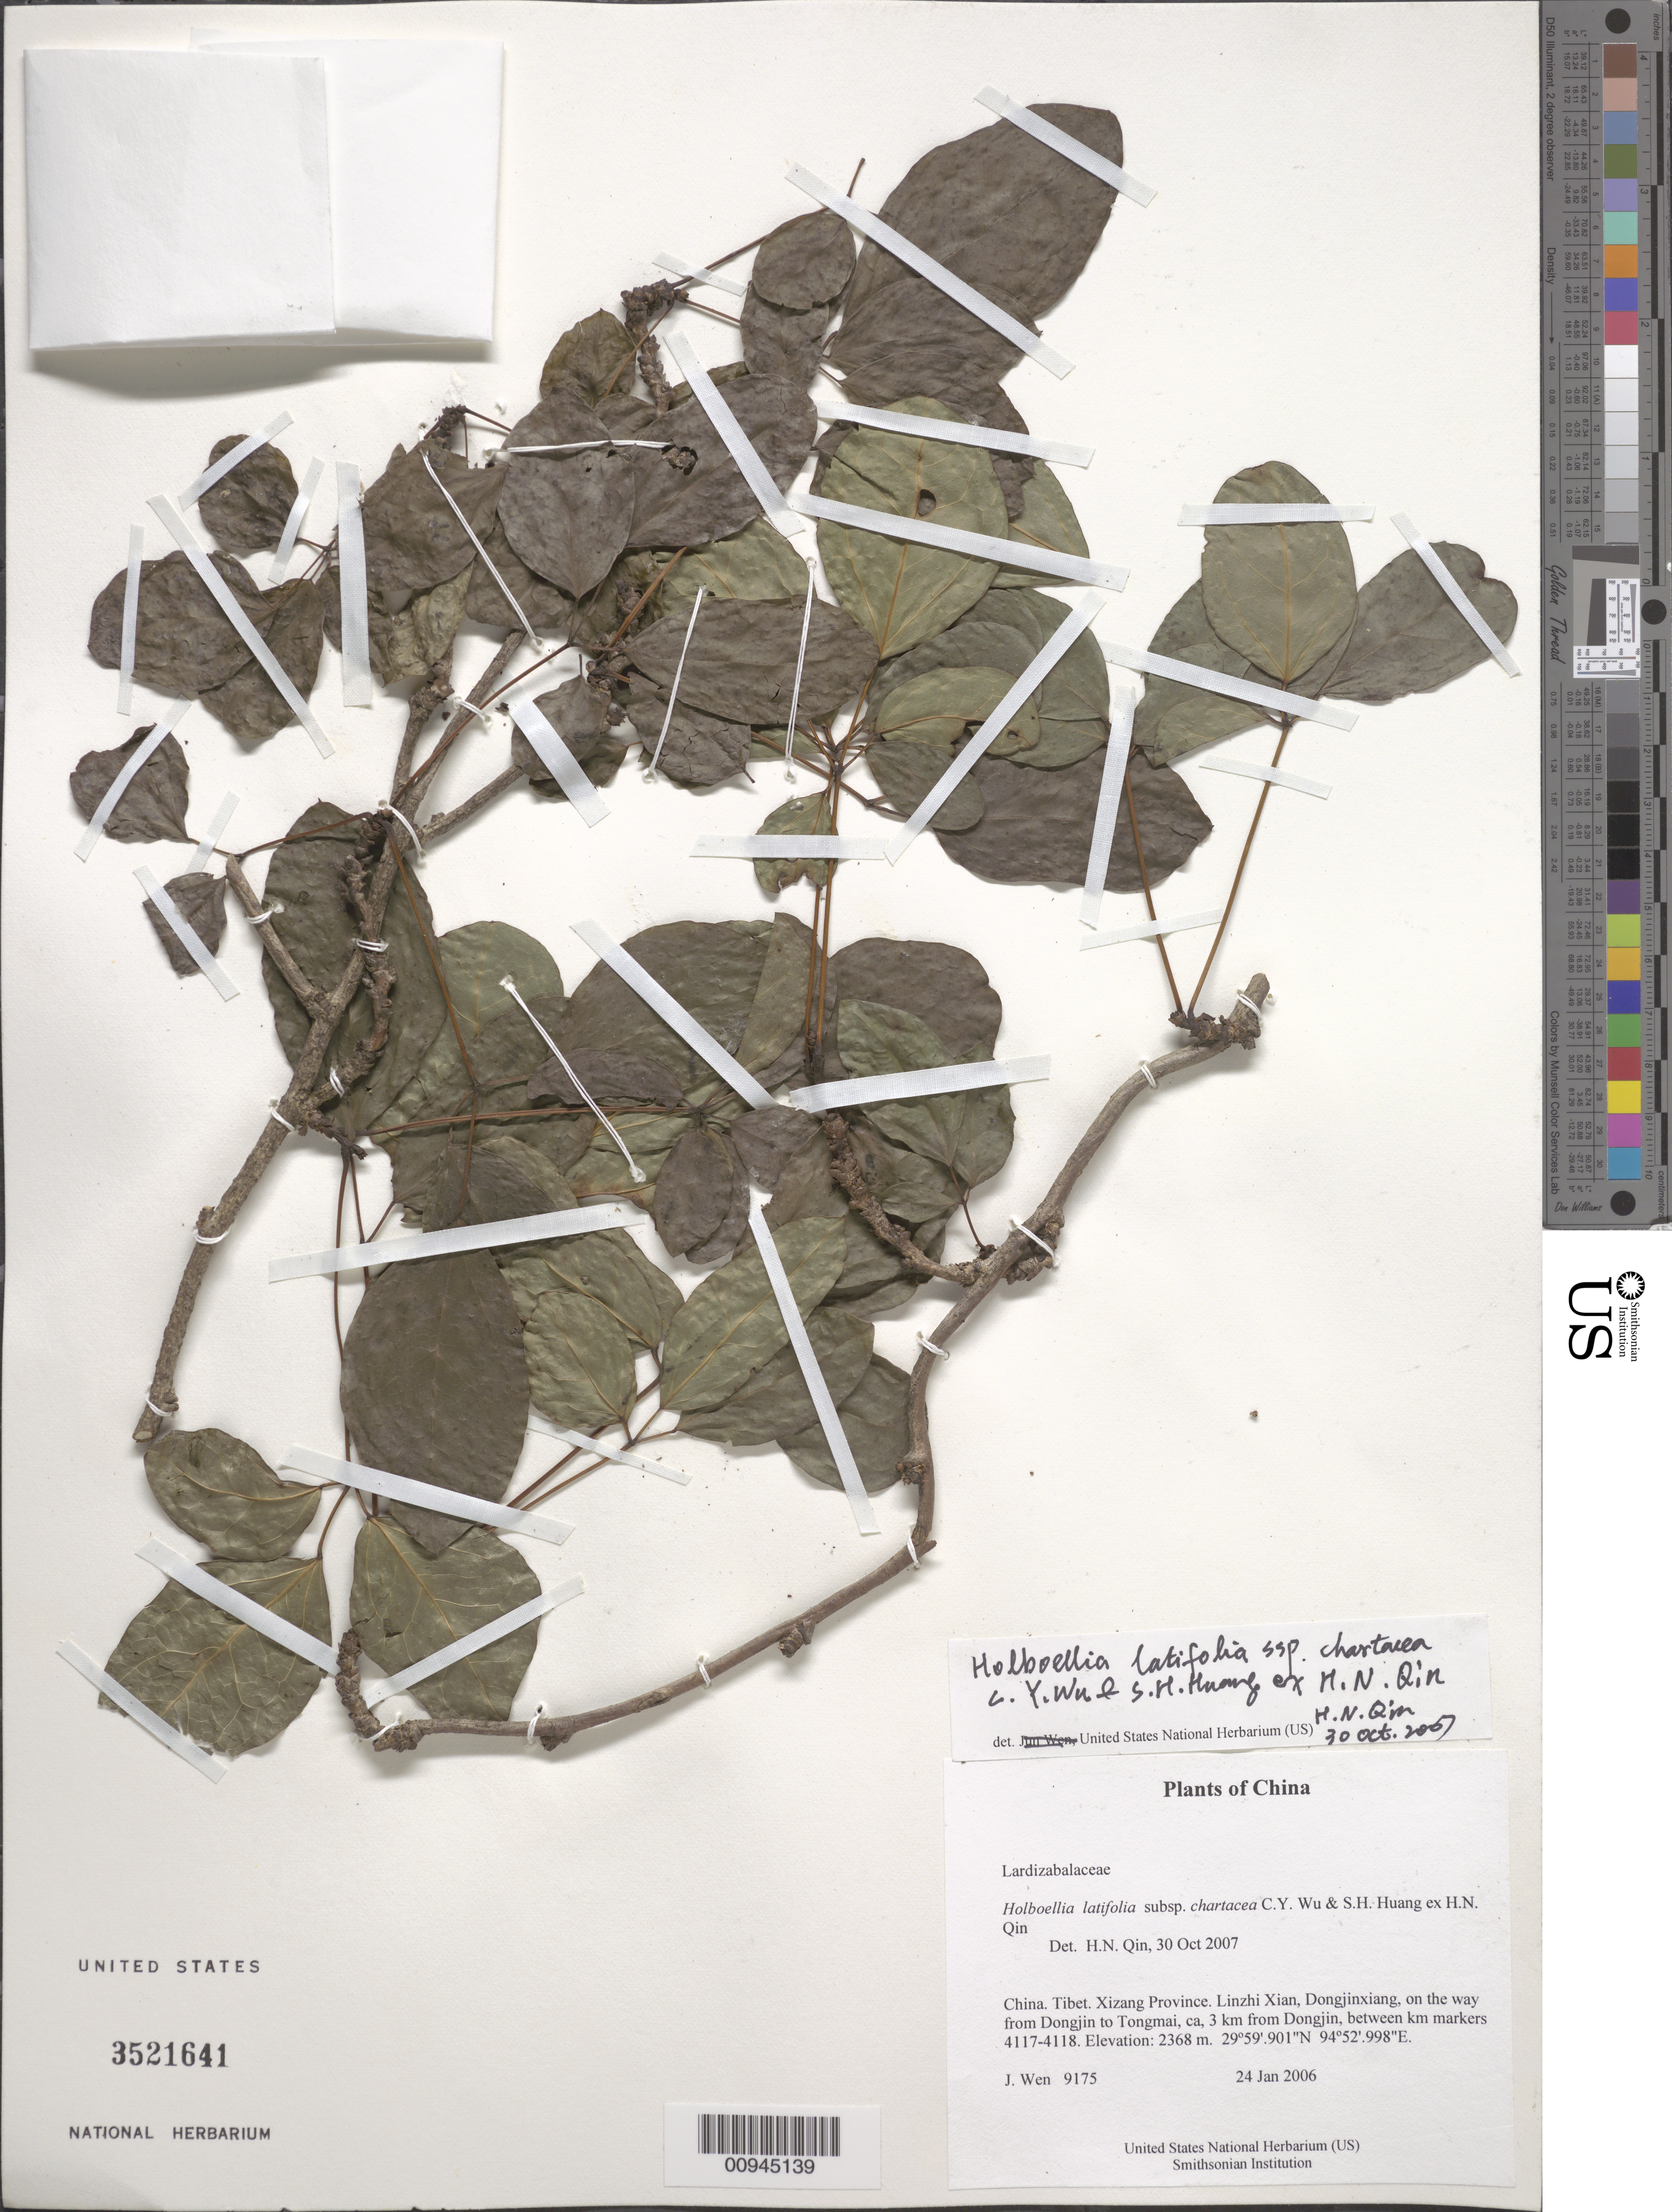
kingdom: Plantae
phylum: Tracheophyta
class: Magnoliopsida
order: Ranunculales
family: Lardizabalaceae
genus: Stauntonia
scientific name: Stauntonia latifolia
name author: (Wall.) R. Br. & Wall.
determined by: Strong, Mark T., (BOT), Smithsonian Institution - National Museum of Natural History (UNITED STATES)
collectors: J. Wen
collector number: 9175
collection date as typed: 24 Jan 2006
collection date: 2006-01-24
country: China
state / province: Xizang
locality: Xizang Province. Linzhi Xian, Dongjinxiang, on the way from Dongjin to Tongmai, ca, 3 km from Dongjin, between km markers 4117-4118.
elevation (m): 2368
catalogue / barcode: US 3521641